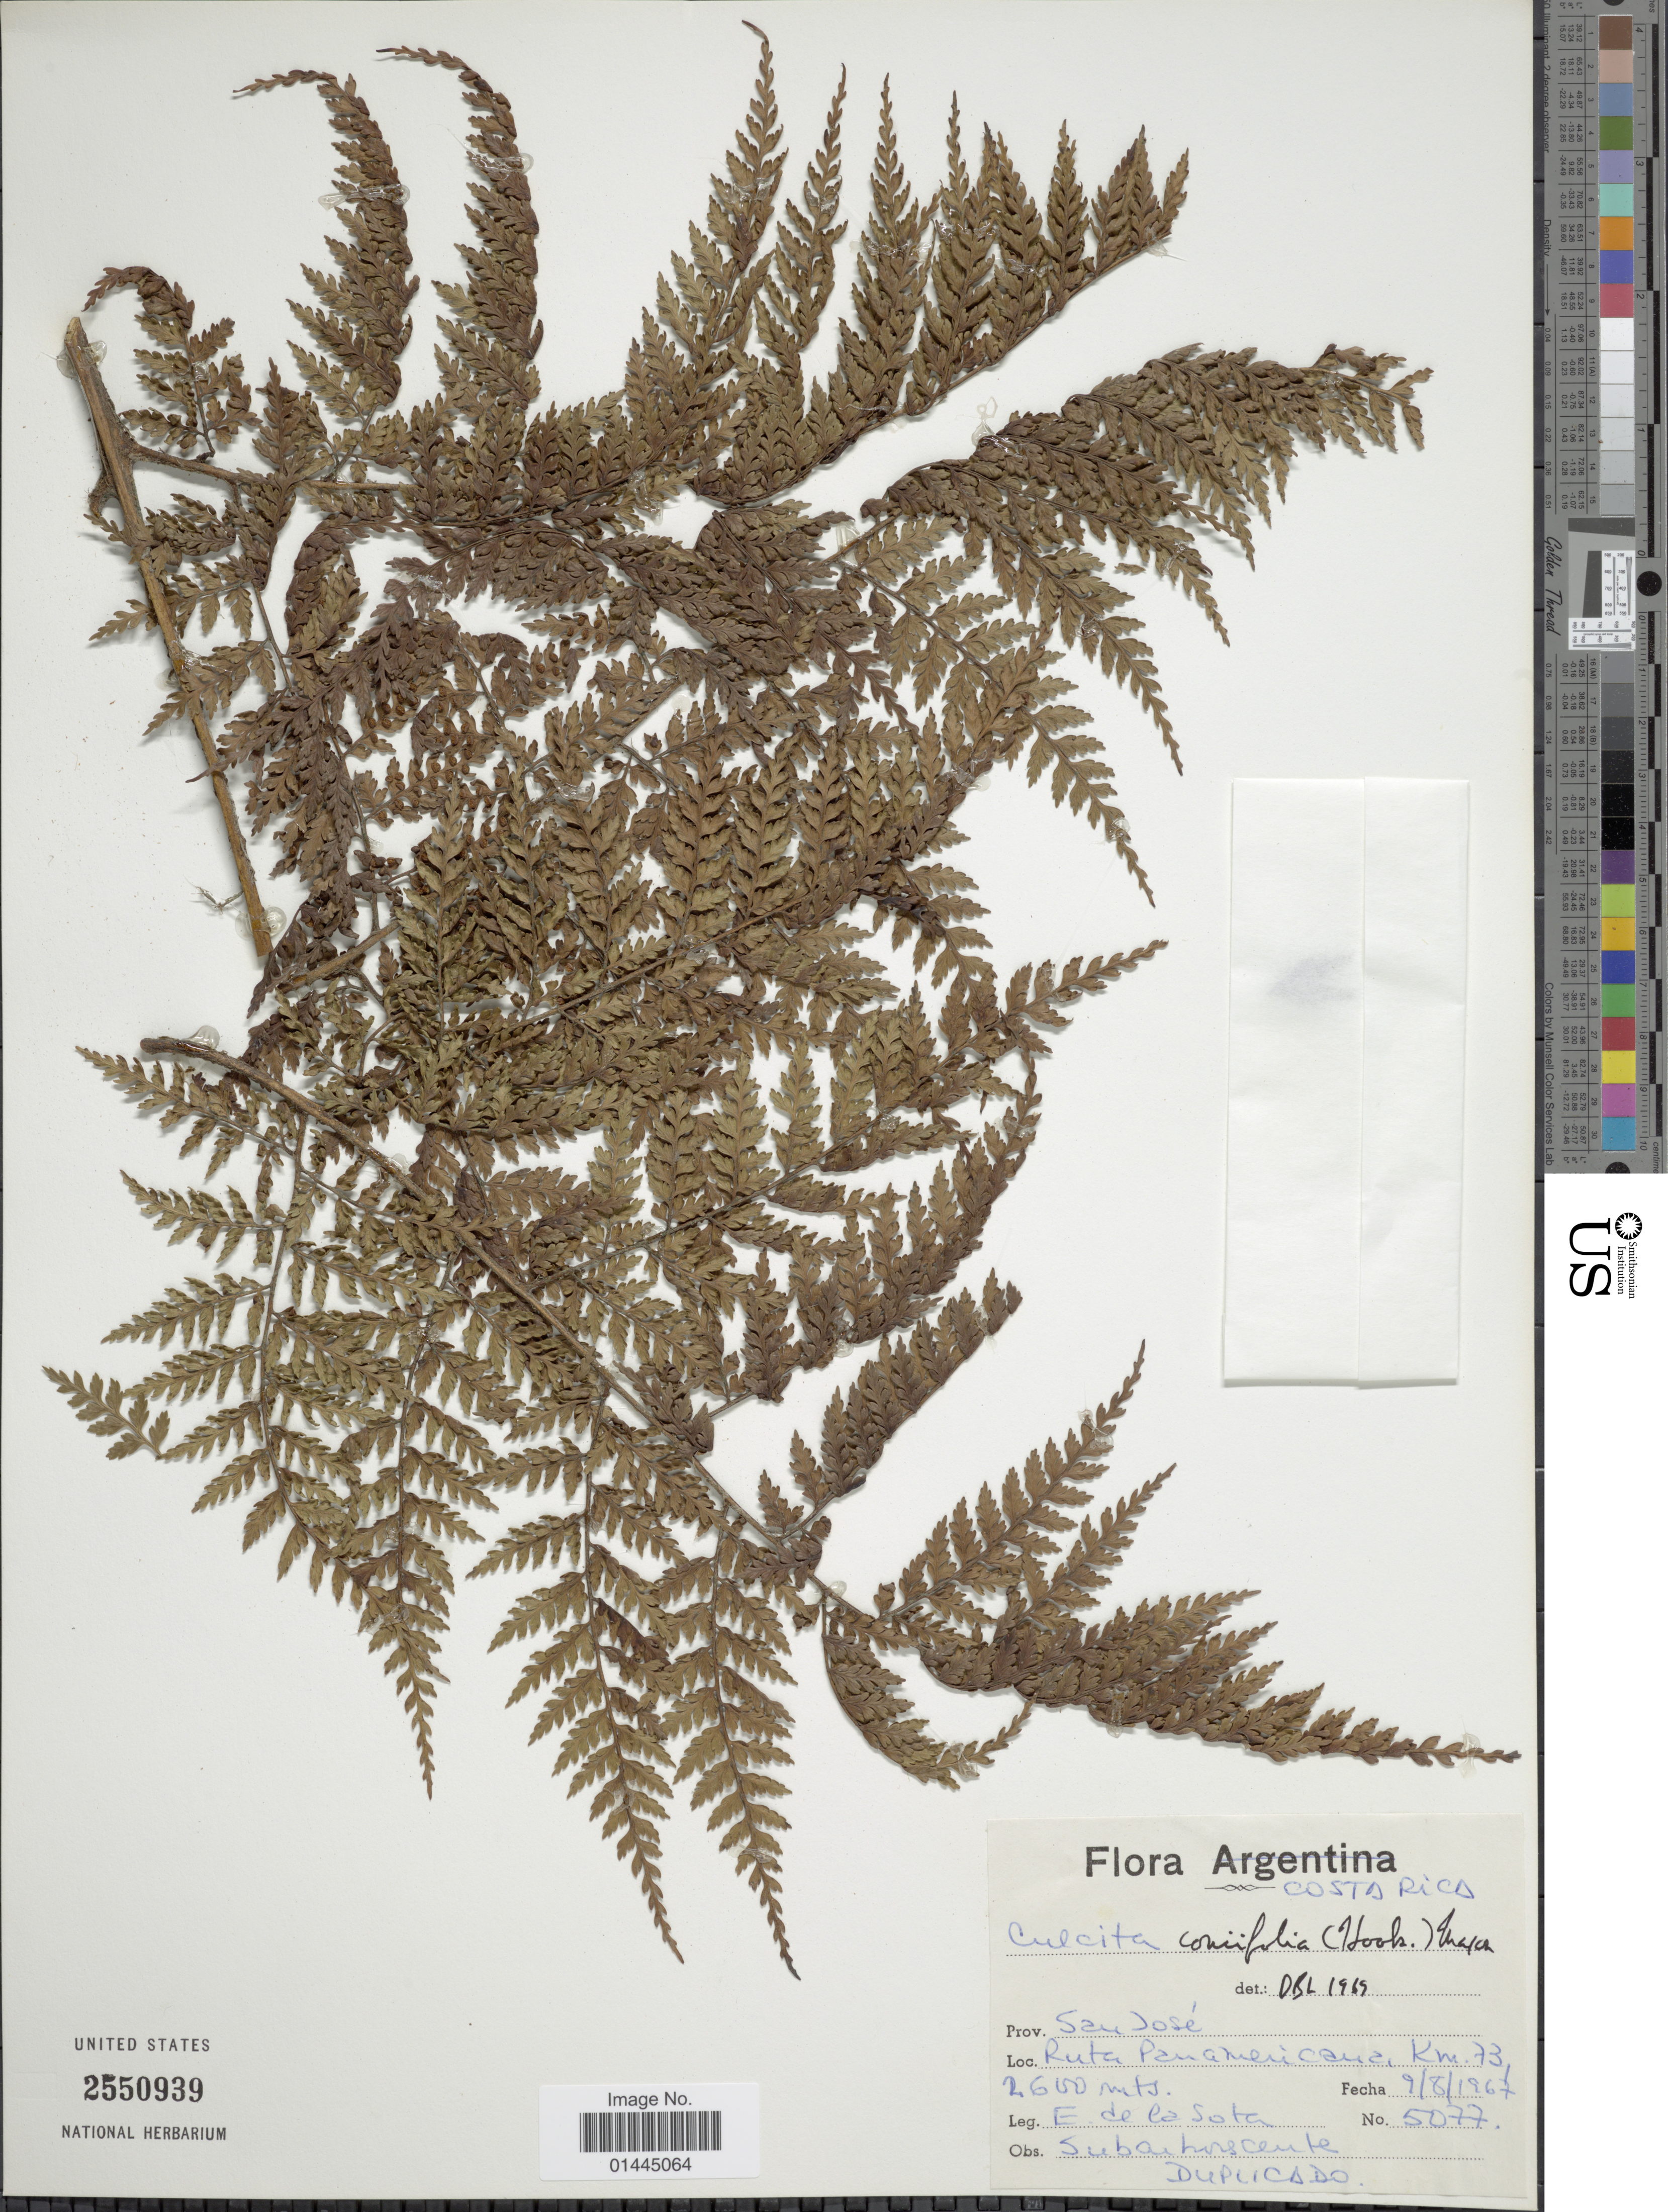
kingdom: Plantae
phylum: Tracheophyta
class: Polypodiopsida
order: Cyatheales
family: Culcitaceae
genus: Culcita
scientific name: Culcita coniifolia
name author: (Hook.) Maxon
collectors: E. R. de la Sota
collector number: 5077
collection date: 1967-08-09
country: Costa Rica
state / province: San José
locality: Ruta Panamericana, Km. 73.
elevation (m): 2600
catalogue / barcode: US 2550939